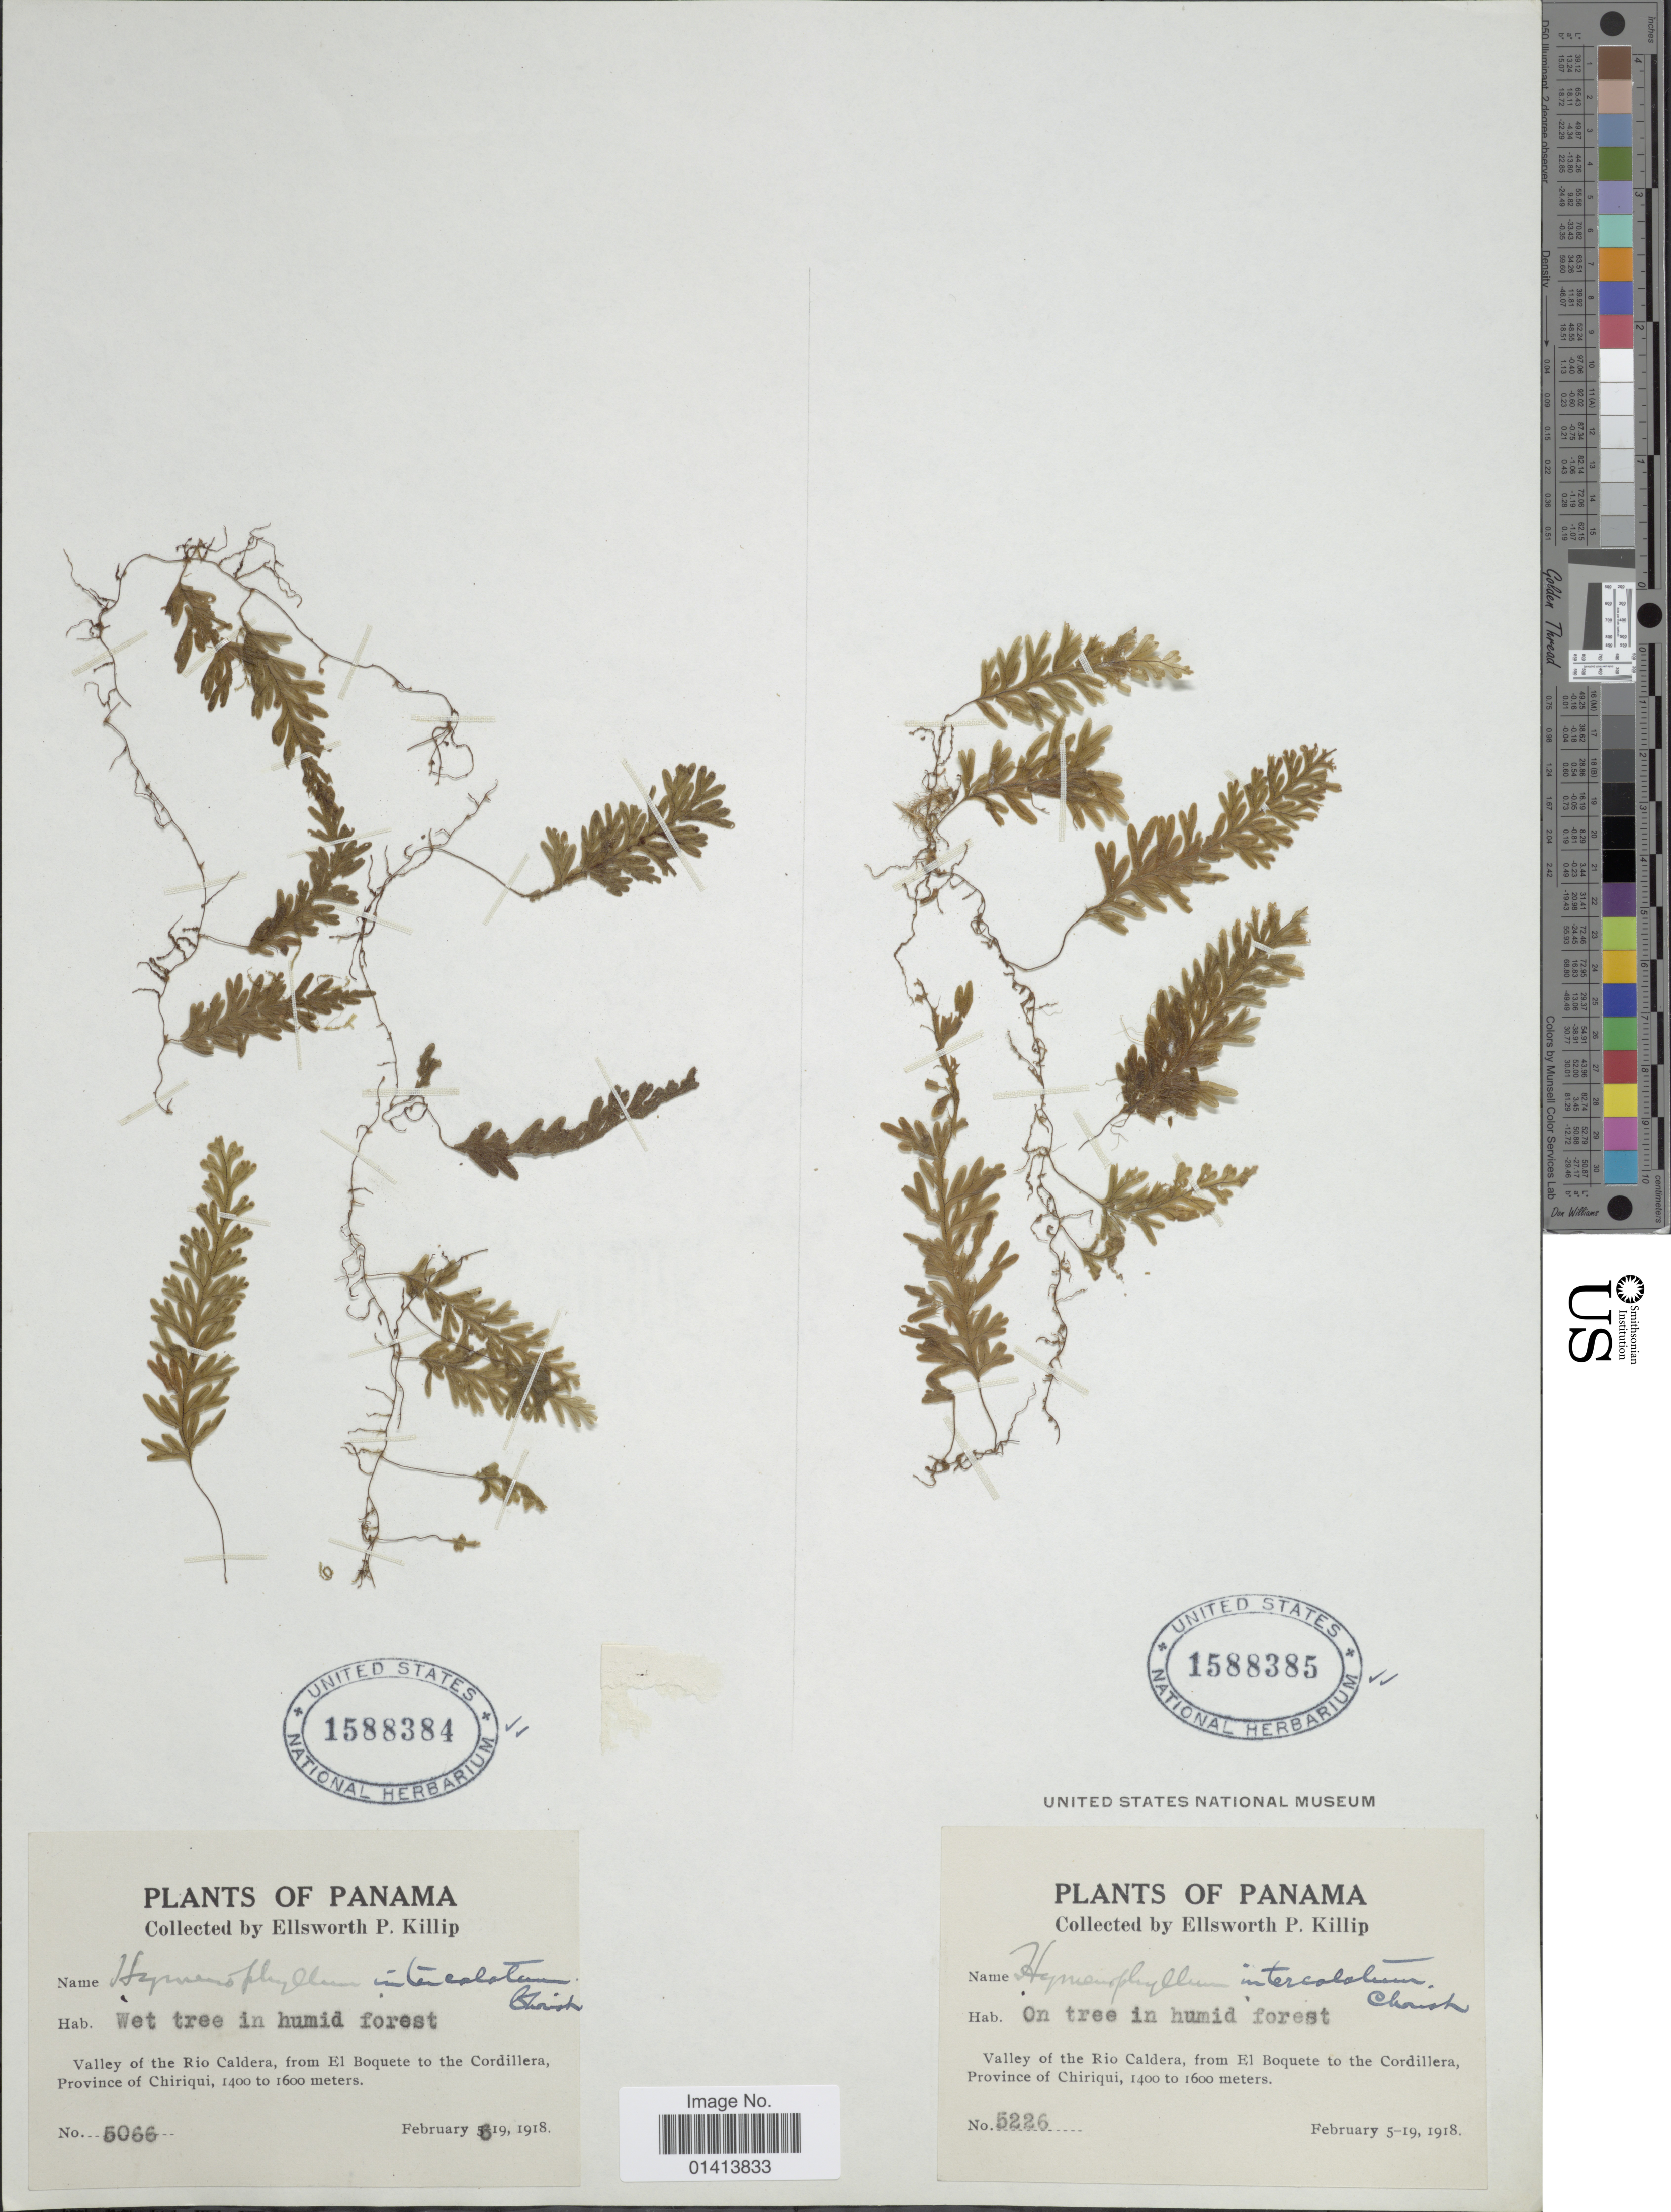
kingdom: Plantae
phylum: Tracheophyta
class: Polypodiopsida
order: Hymenophyllales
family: Hymenophyllaceae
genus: Hymenophyllum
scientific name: Hymenophyllum fragile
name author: (Hedw.) C.V. Morton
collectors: E. P. Killip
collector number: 5066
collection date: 1918-02-06/1918-02-19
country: Panama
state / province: Chiriqui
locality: Valley of the Rio Caldera, from El Boquete to the Cordillera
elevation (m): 1400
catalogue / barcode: US 1588384